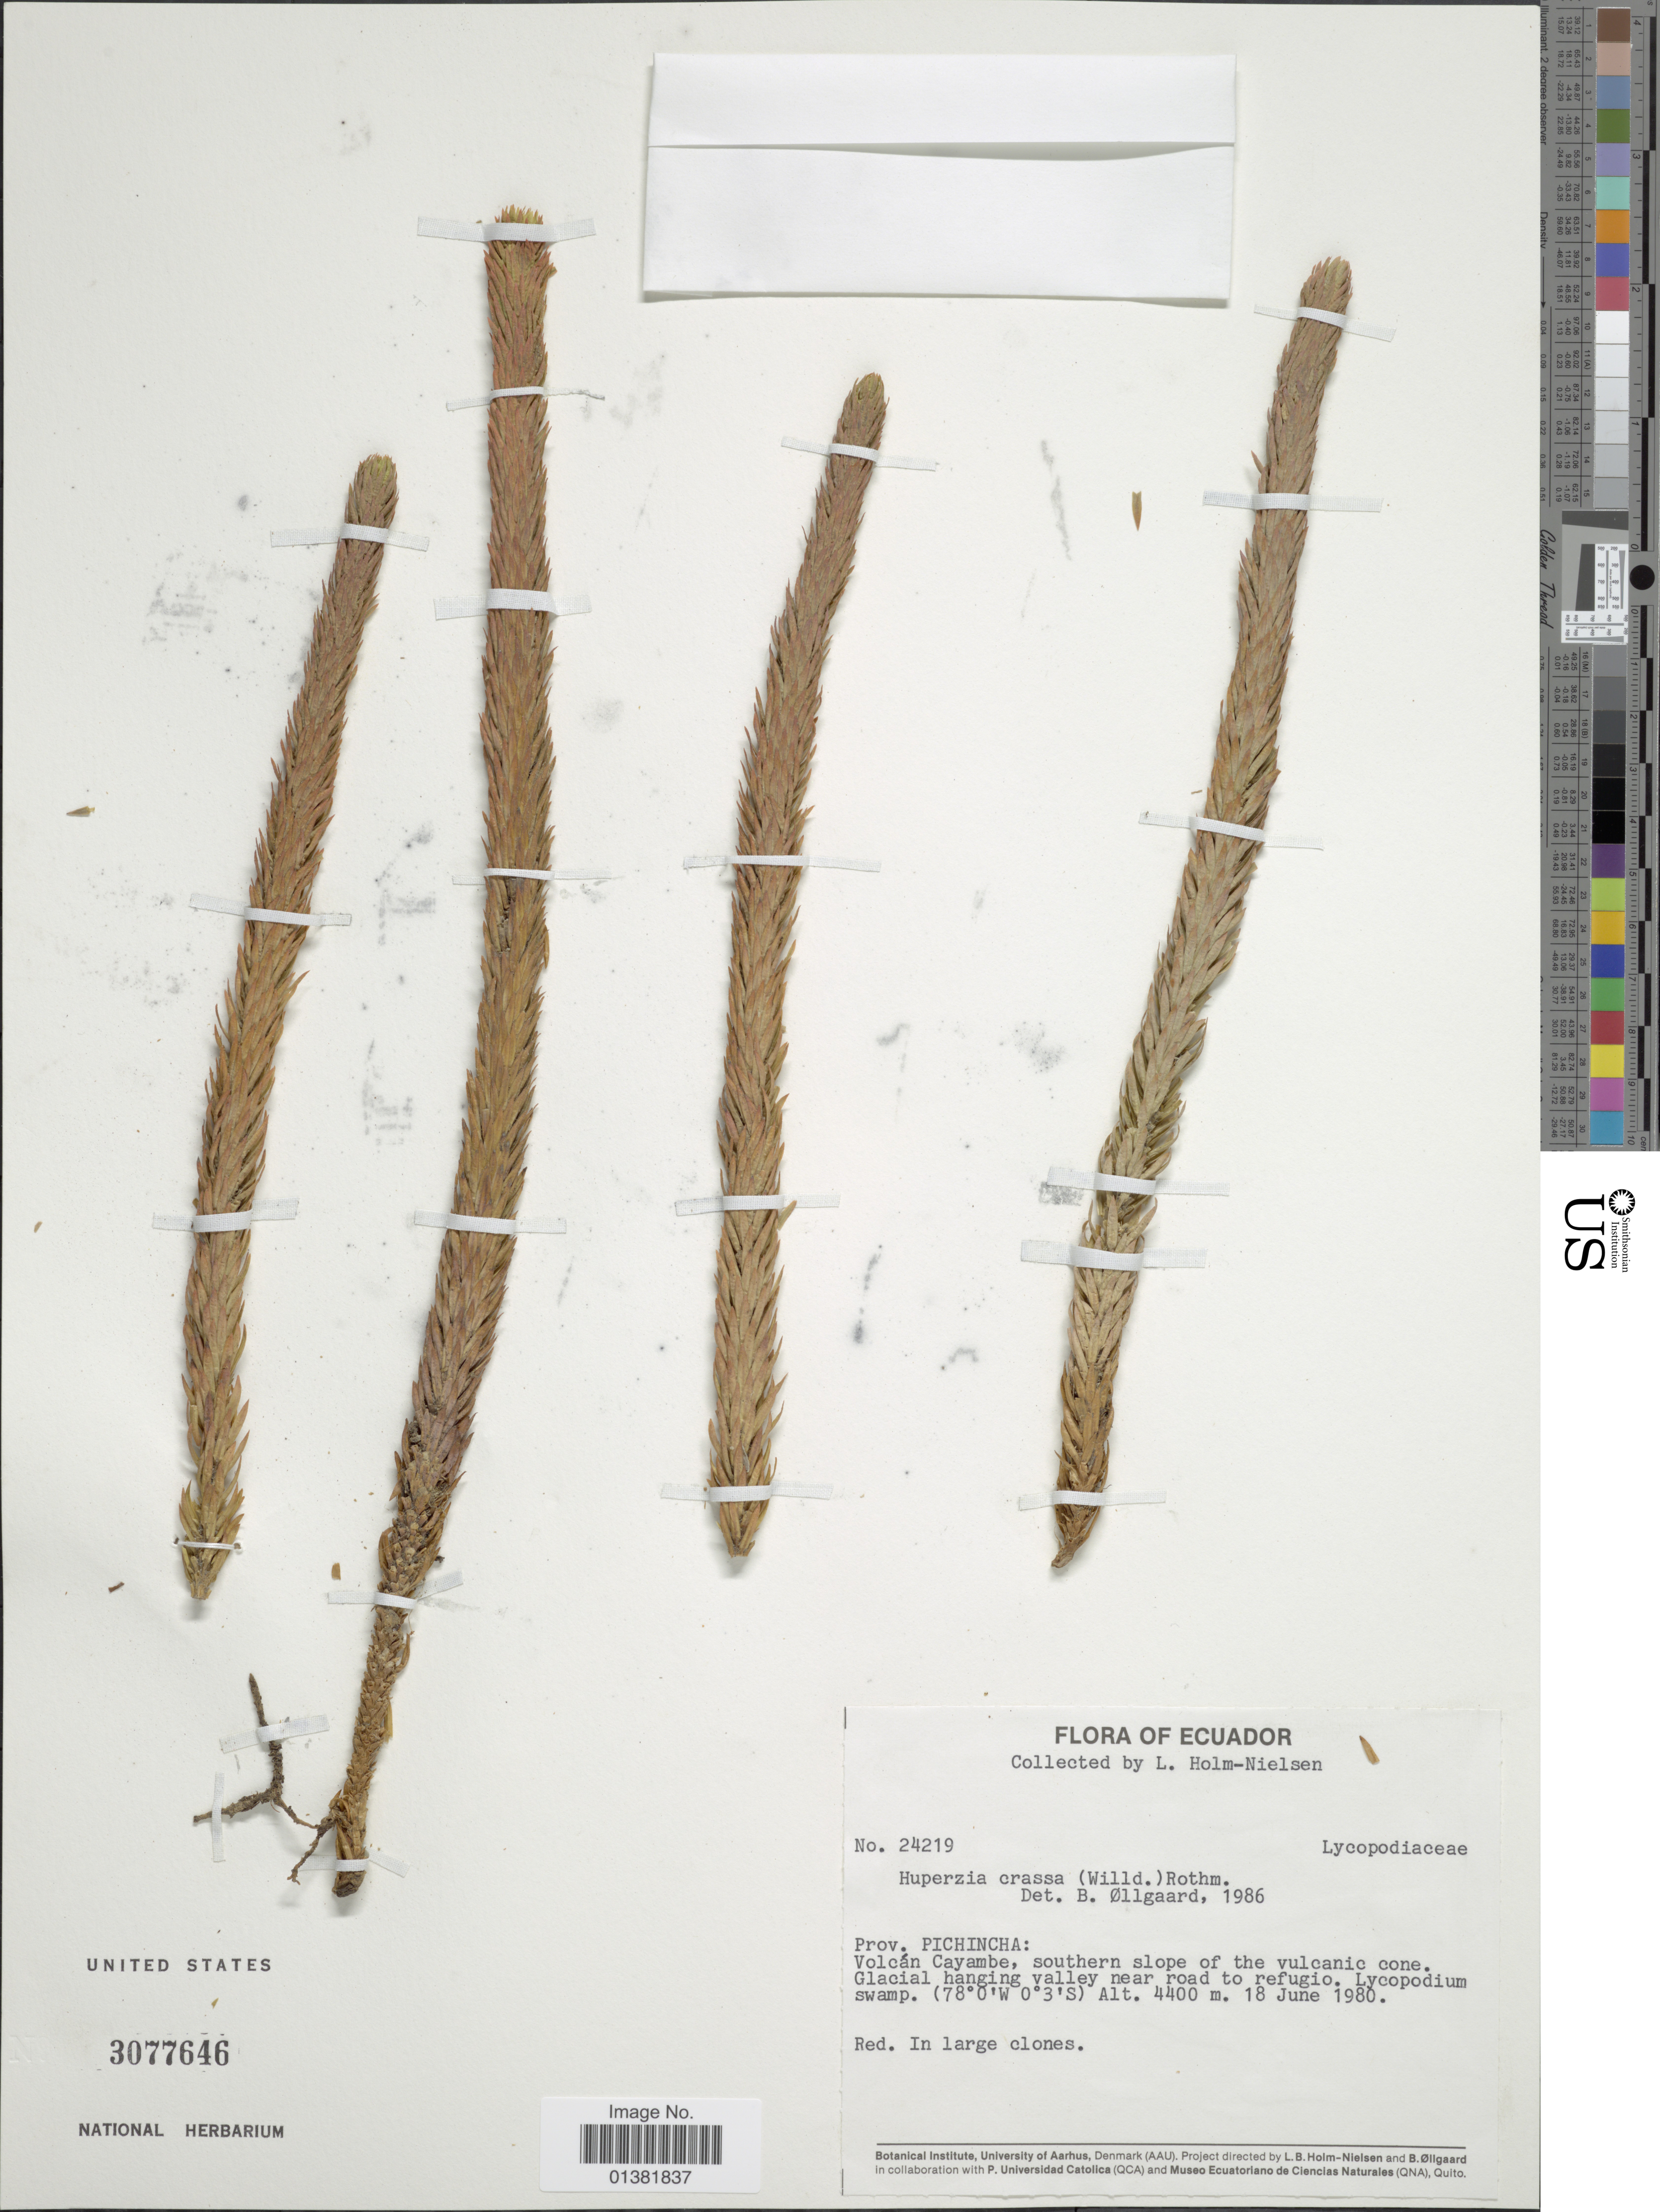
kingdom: Plantae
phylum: Tracheophyta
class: Lycopodiopsida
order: Lycopodiales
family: Lycopodiaceae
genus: Phlegmariurus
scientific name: Phlegmariurus crassus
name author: (Humb. & Bonpl. ex Willd.) B. Øllg.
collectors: L. B. Holm-Nielsen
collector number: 24219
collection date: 1980-06-18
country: Ecuador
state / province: Pichincha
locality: Volcán Cayambe, southern slope of the vulcanic cone. Glacial hanging valley near road to refugio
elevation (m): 4400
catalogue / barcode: US 3077646